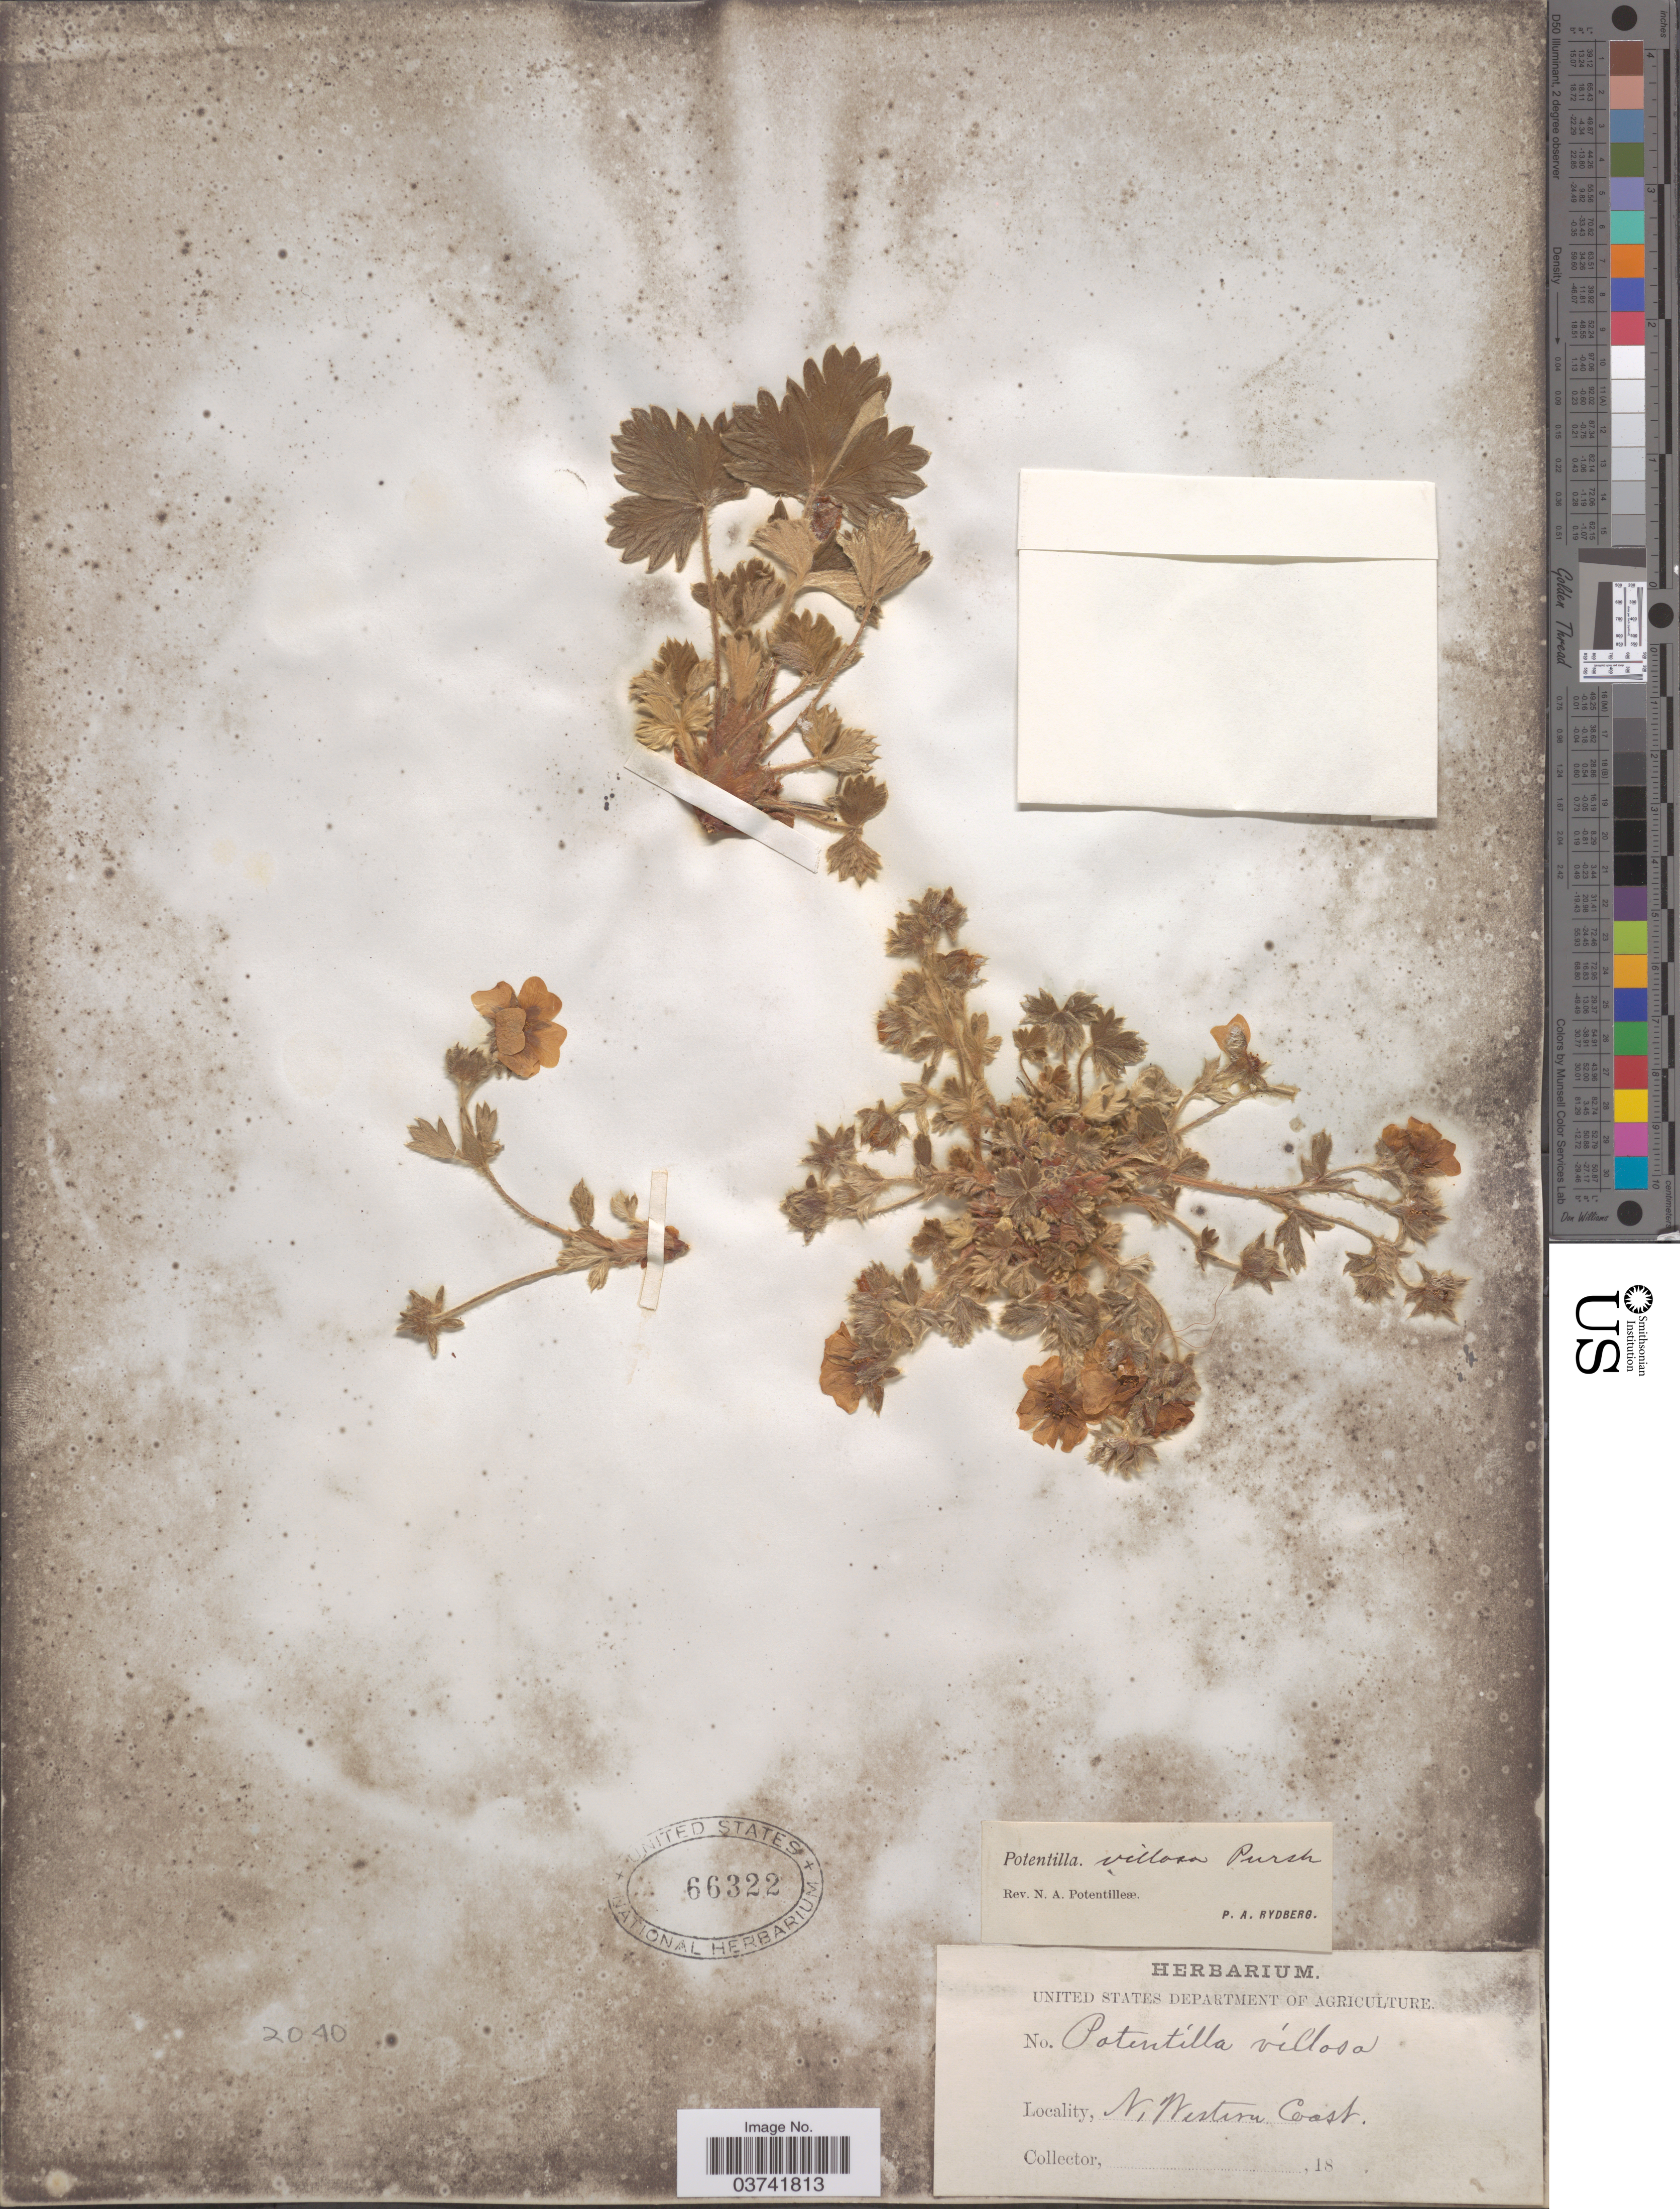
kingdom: Plantae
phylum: Tracheophyta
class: Magnoliopsida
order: Rosales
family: Rosaceae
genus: Potentilla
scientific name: Potentilla villosa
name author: Pall. ex Pursh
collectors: Facchini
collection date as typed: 18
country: United States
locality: N. Western Coast.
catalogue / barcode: US 66322